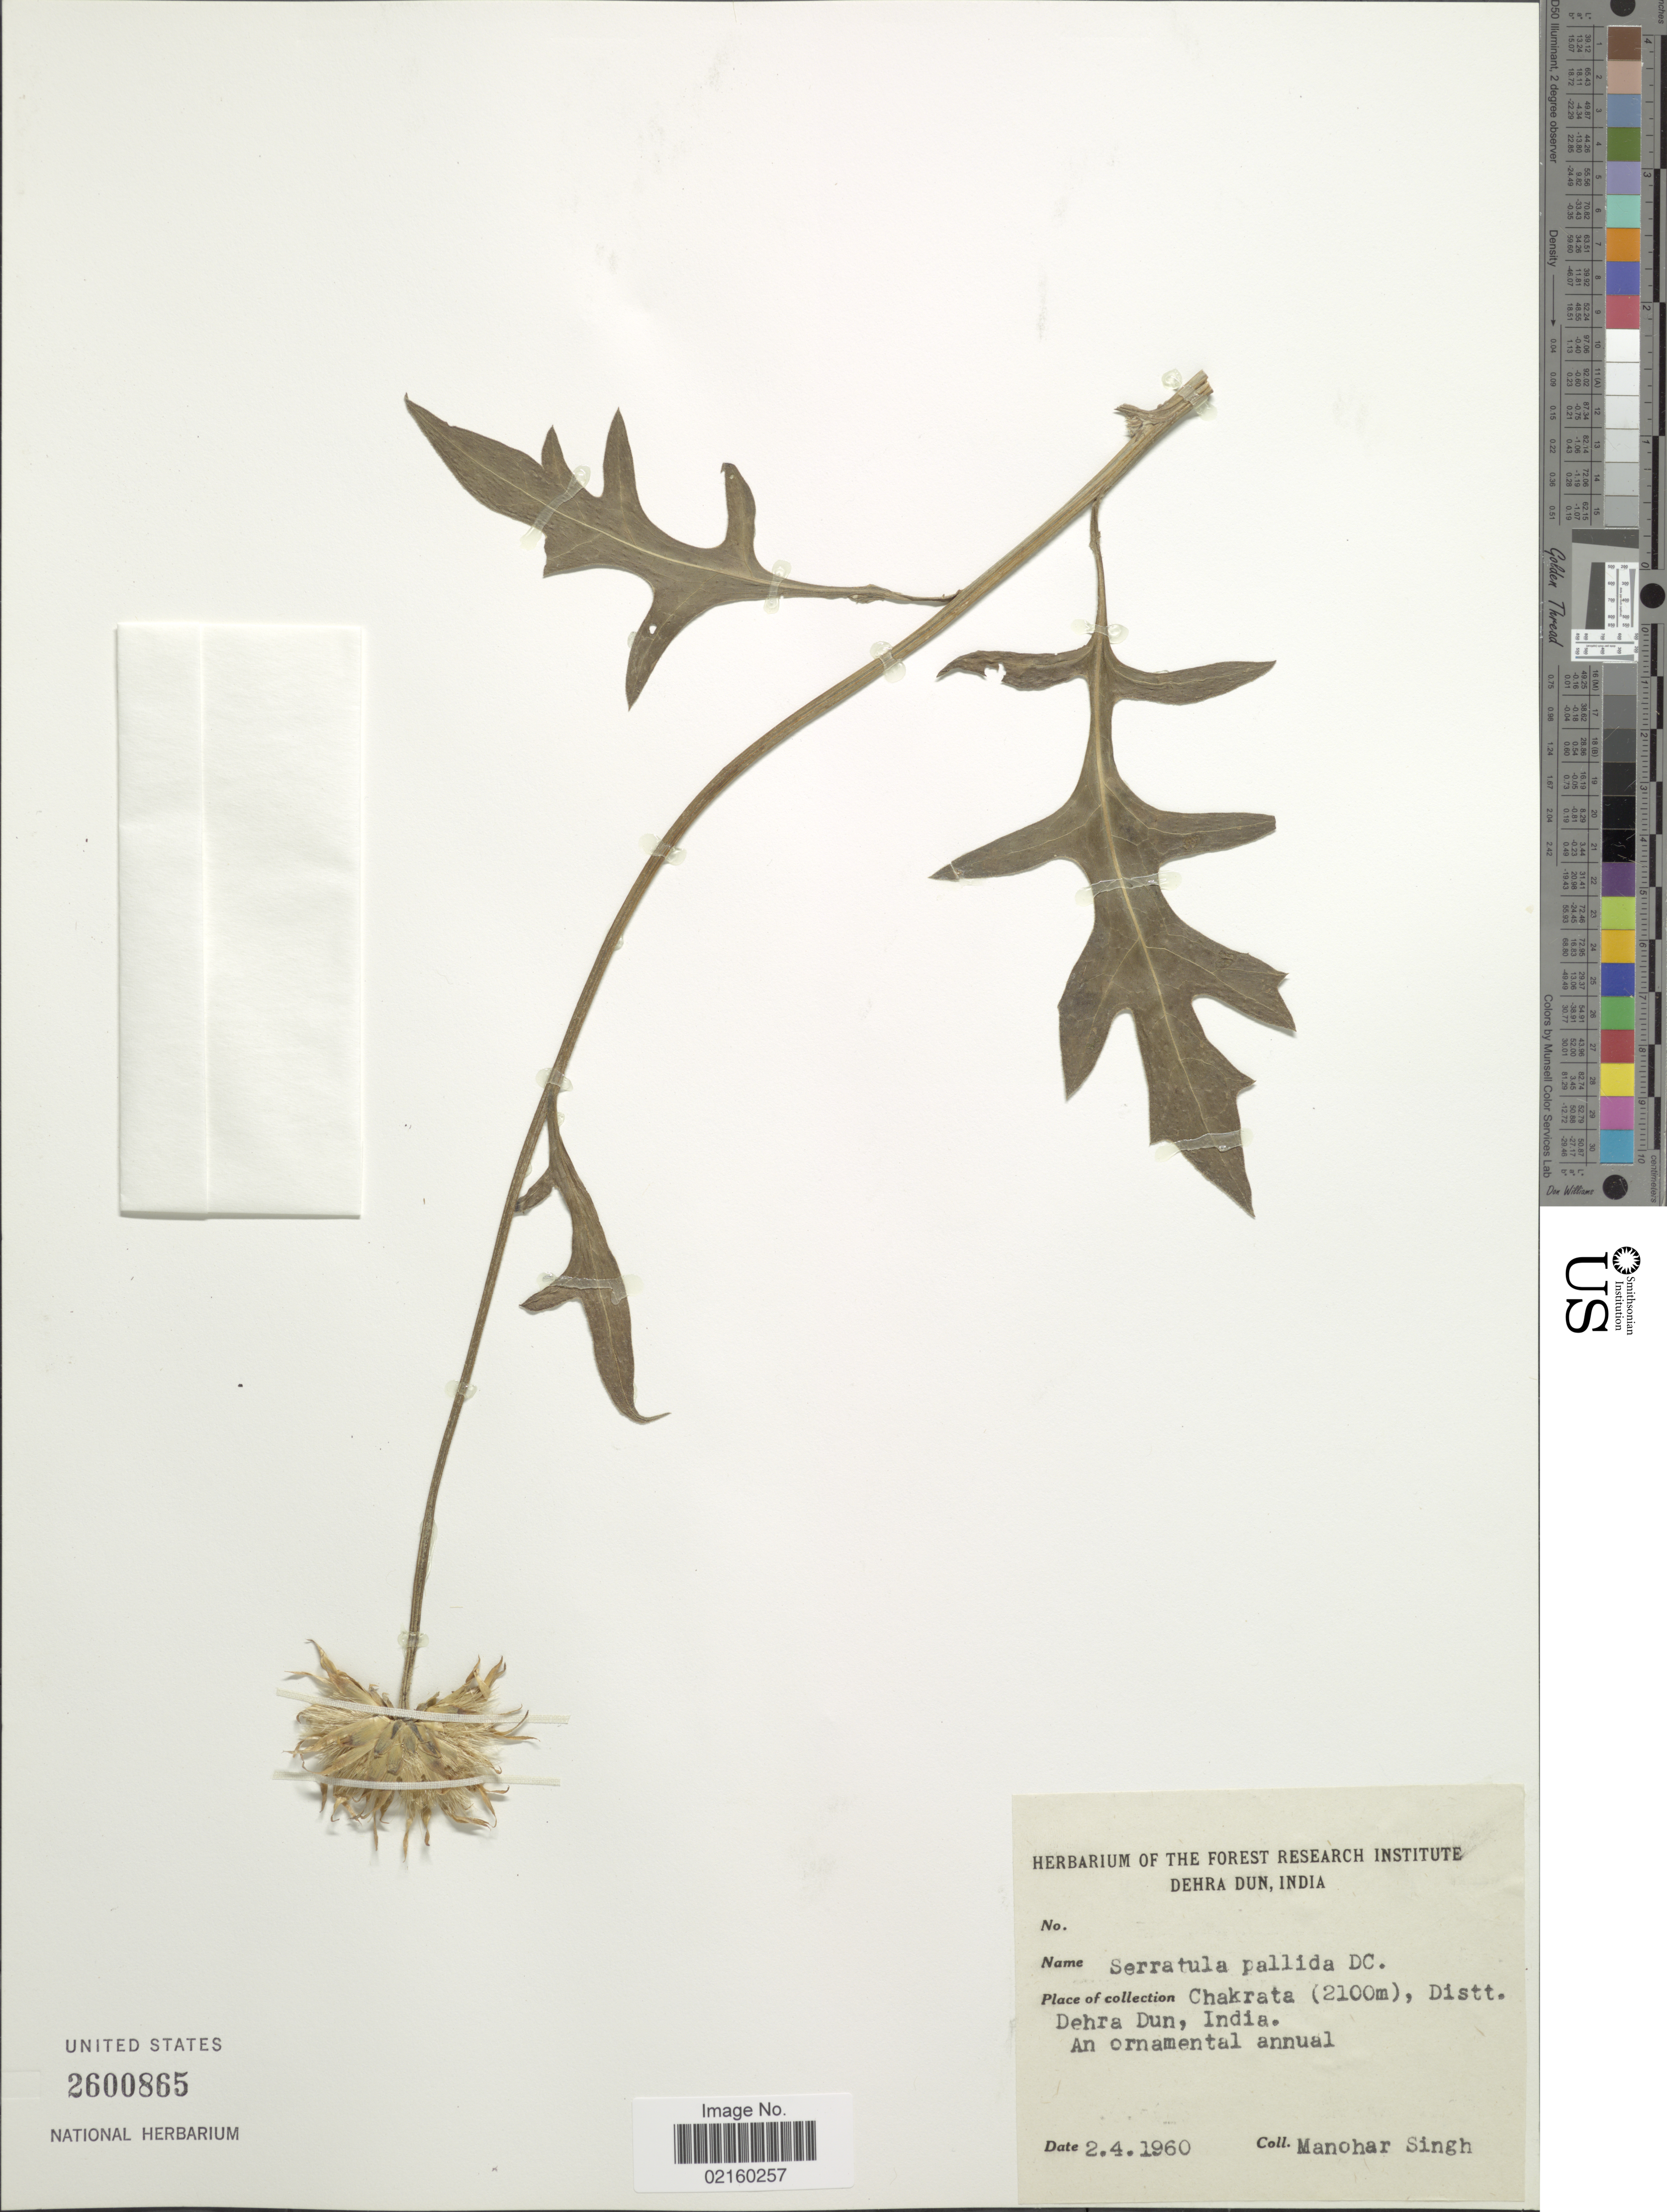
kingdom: Plantae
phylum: Tracheophyta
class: Magnoliopsida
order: Asterales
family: Asteraceae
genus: Serratula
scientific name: Serratula pallida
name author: DC.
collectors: S. Manohar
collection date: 1960-04-02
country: India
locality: Chakrata, Distt. Dehra Dun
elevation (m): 2100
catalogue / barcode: US 2600865